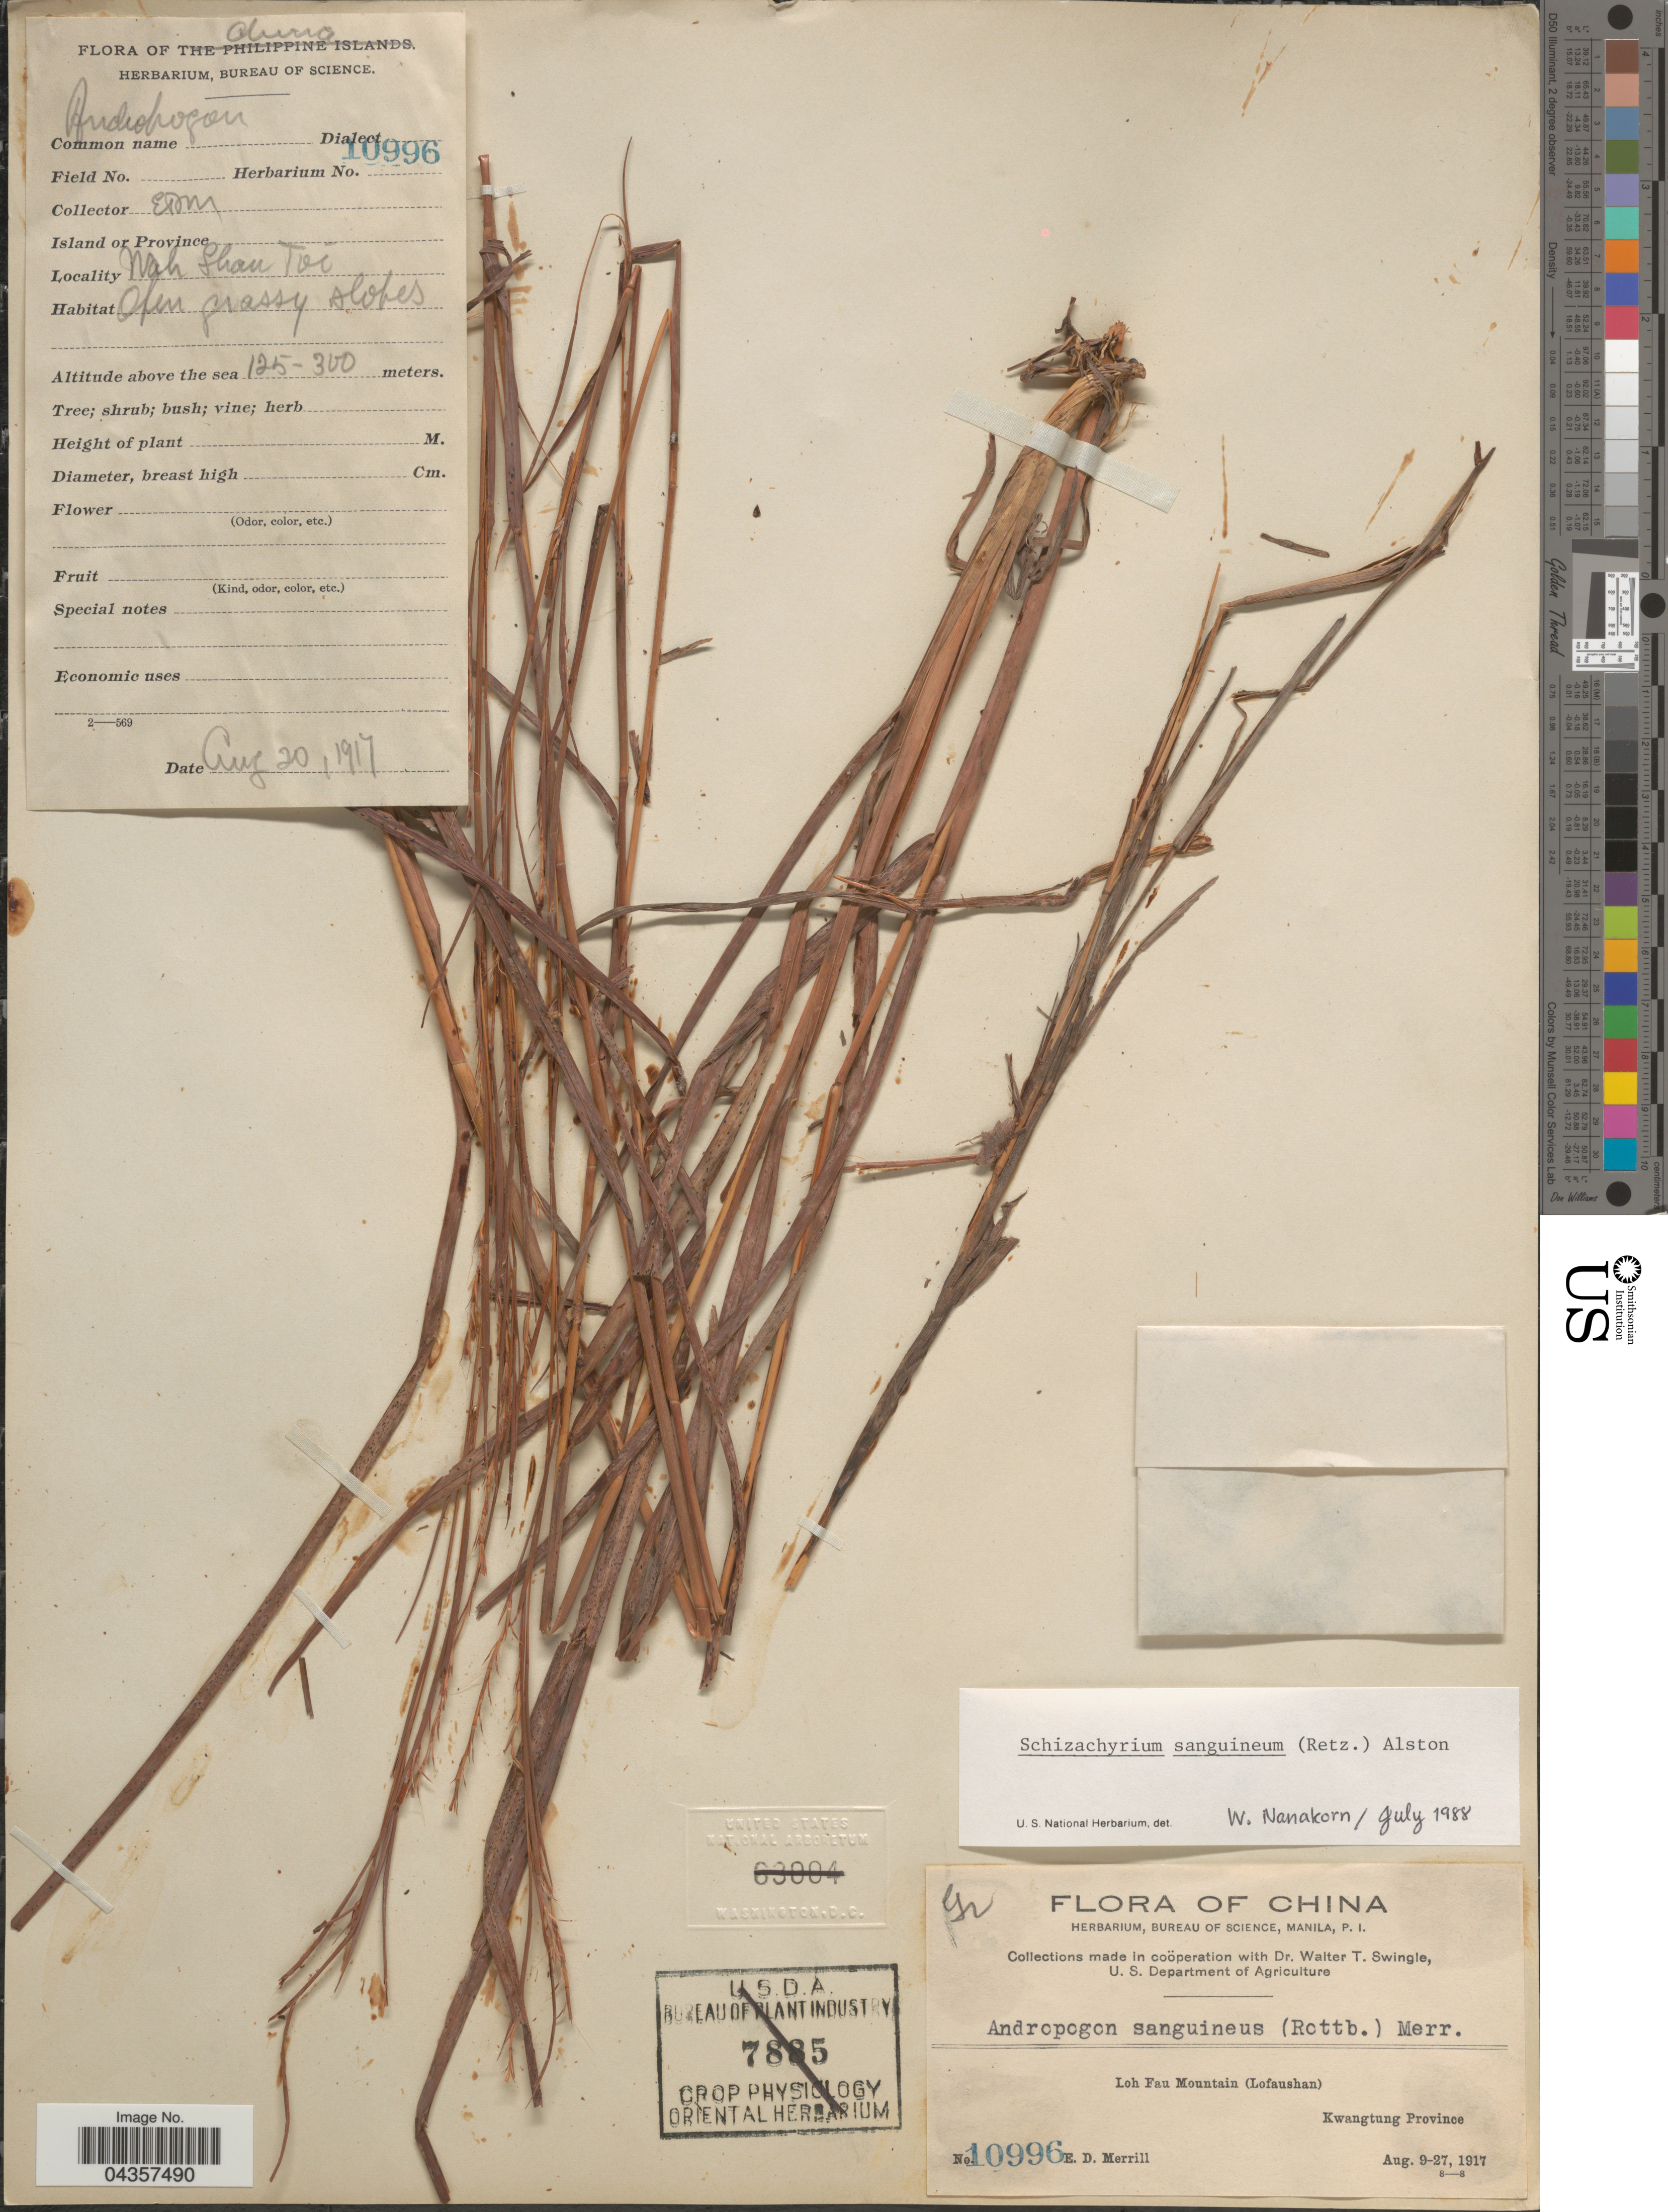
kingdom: Plantae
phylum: Tracheophyta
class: Liliopsida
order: Poales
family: Poaceae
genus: Schizachyrium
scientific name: Schizachyrium sanguineum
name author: (Retz.) Alston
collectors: E. D. Merrill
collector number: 10996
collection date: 1917-08-20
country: China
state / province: Guangdong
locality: Loh Fau Mountain (Lofaushan). Kwangtung Province. Wah Shan Toi.